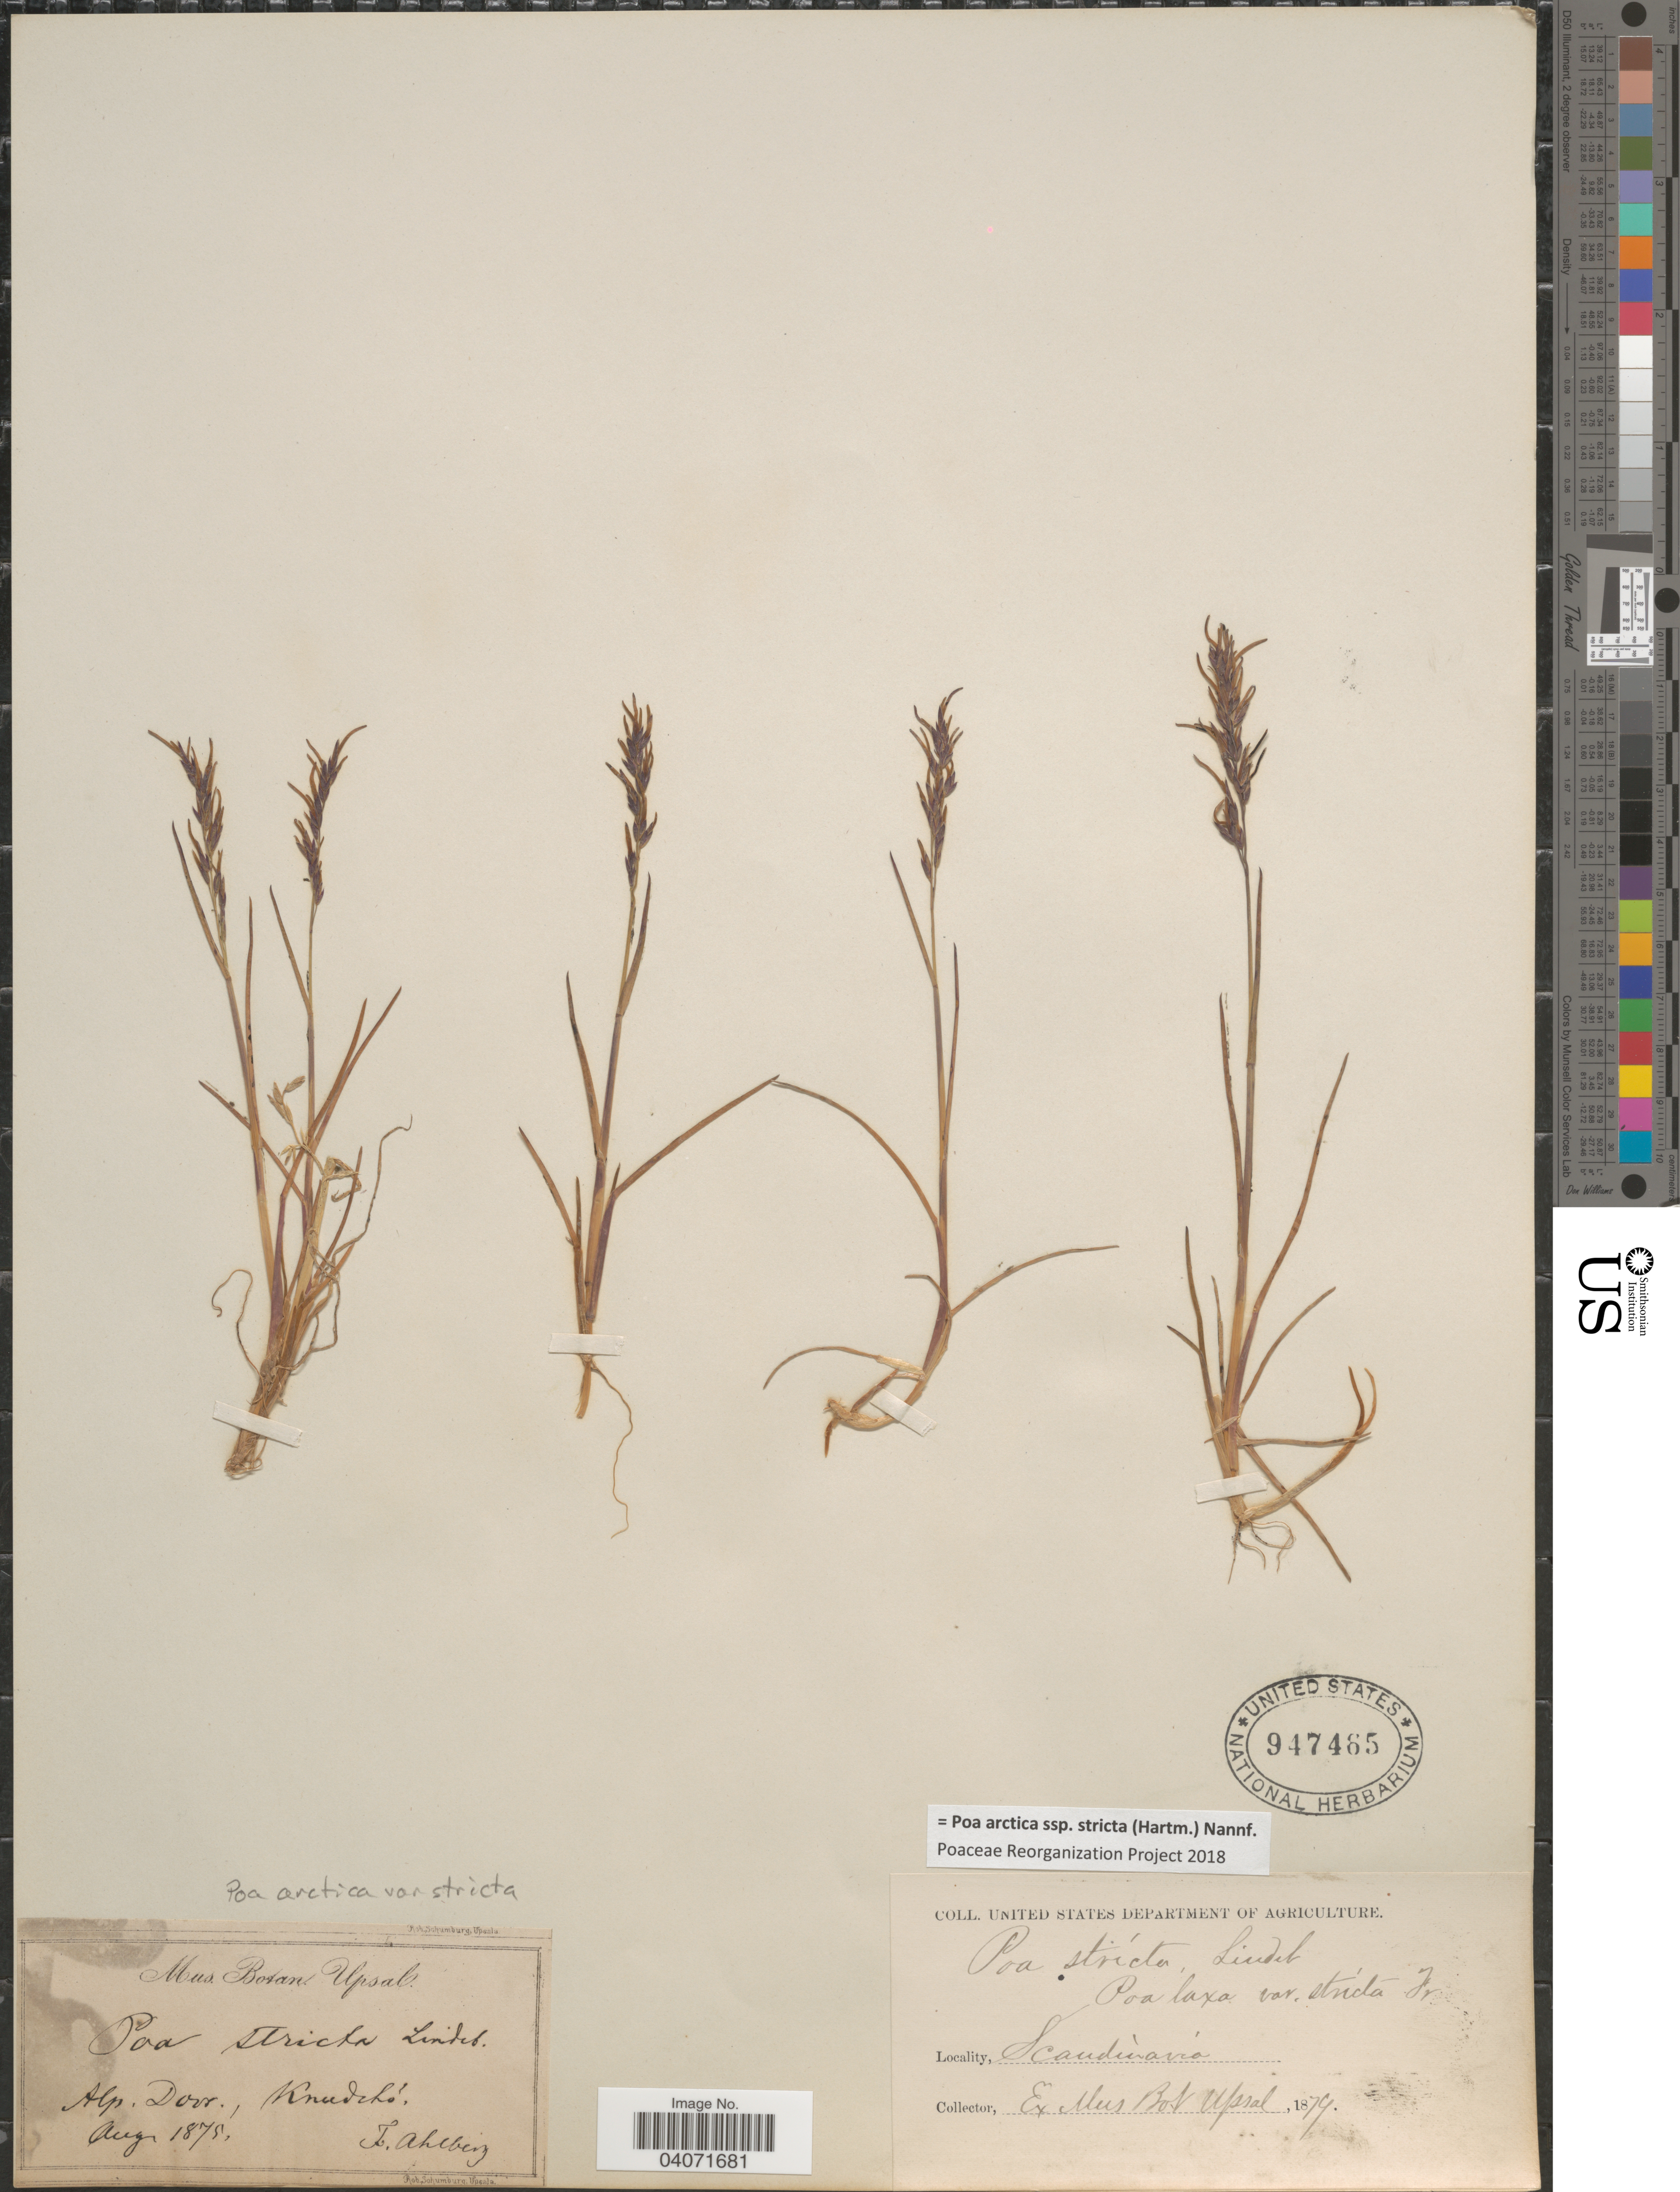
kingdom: Plantae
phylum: Tracheophyta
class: Liliopsida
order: Poales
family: Poaceae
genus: Poa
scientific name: Poa arctica subsp. stricta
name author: (Hartm.) Nannf.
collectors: F. Ahlberg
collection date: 1875-08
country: Norway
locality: Alp. Dovr., Knudshö. Scandinavia.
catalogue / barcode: US 947465